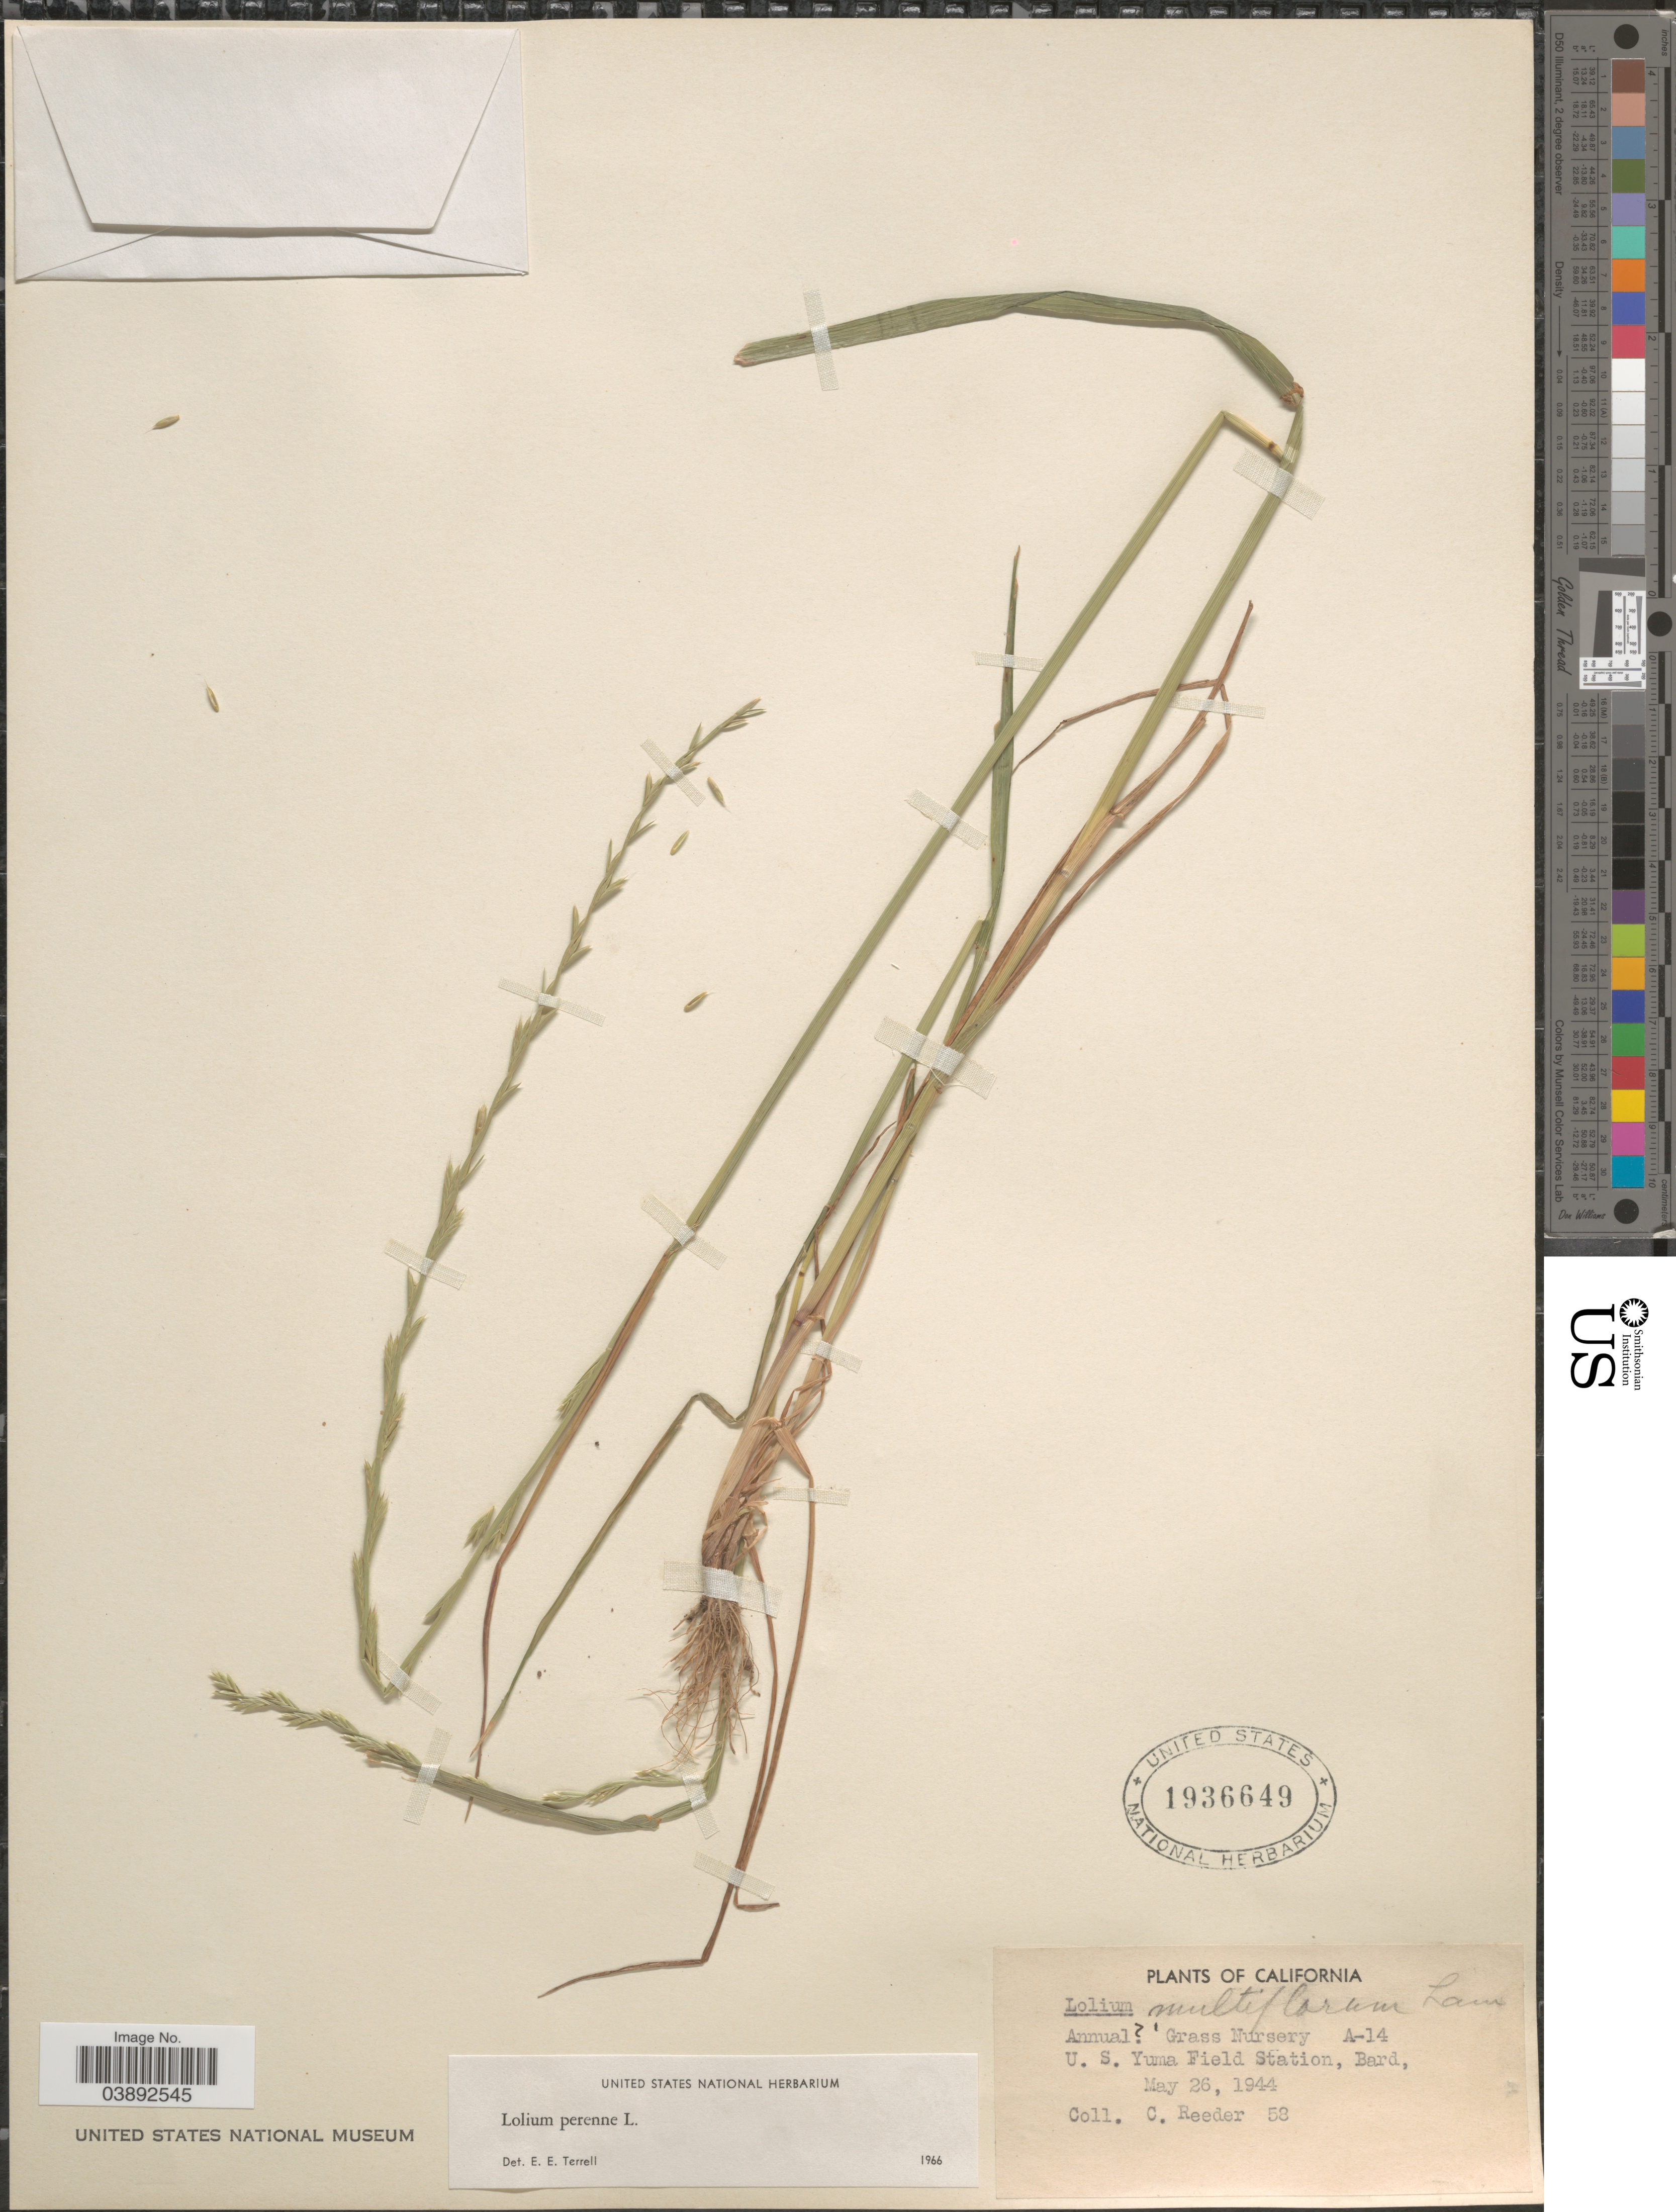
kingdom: Plantae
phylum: Tracheophyta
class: Liliopsida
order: Poales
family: Poaceae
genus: Lolium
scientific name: Lolium perenne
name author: L.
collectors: C. Reeder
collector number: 58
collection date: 1944-05-26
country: United States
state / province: California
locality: Grass Nursery A-14 U.S. Yuma Field Station, Bard.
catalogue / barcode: US 1936649